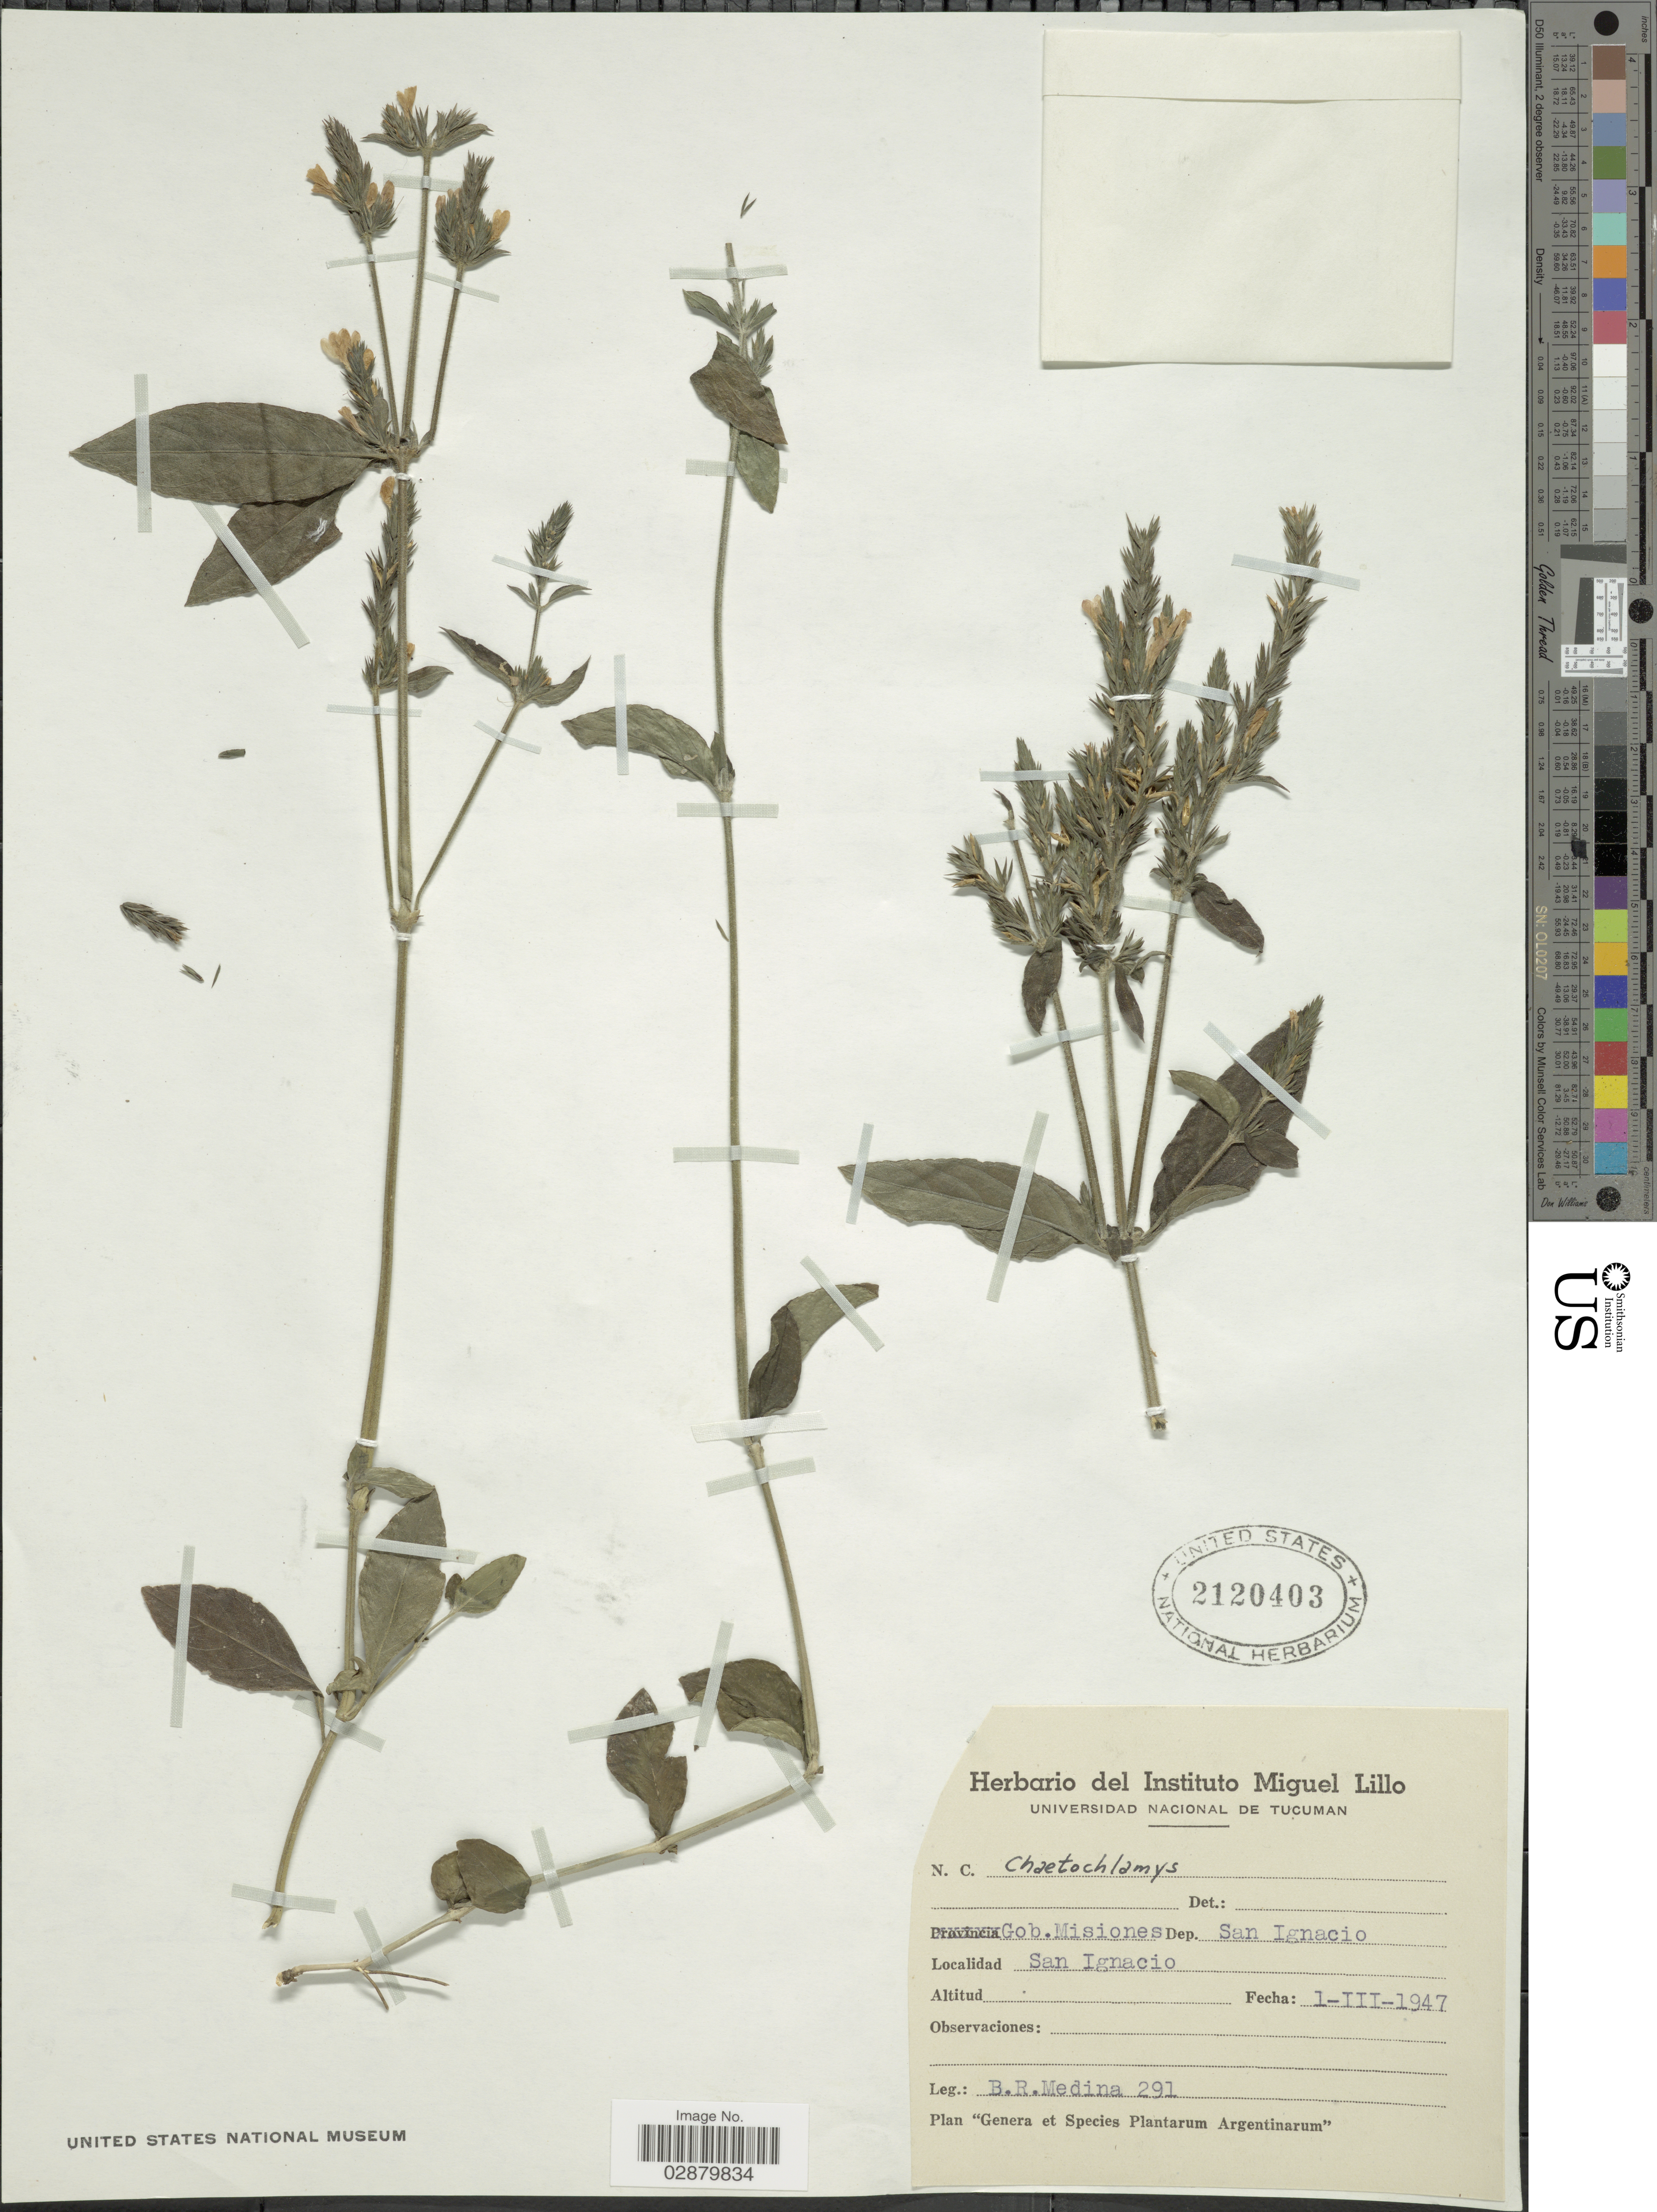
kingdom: Plantae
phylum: Tracheophyta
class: Magnoliopsida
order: Lamiales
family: Acanthaceae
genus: Justicia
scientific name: Justicia oblonga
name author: (Nees) Lindau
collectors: B. Medina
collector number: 291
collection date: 1947-03-01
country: Argentina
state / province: Misiones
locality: Gob. Misiones. Dep. San Ignacio. San Ignacio.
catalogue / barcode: US 2120403